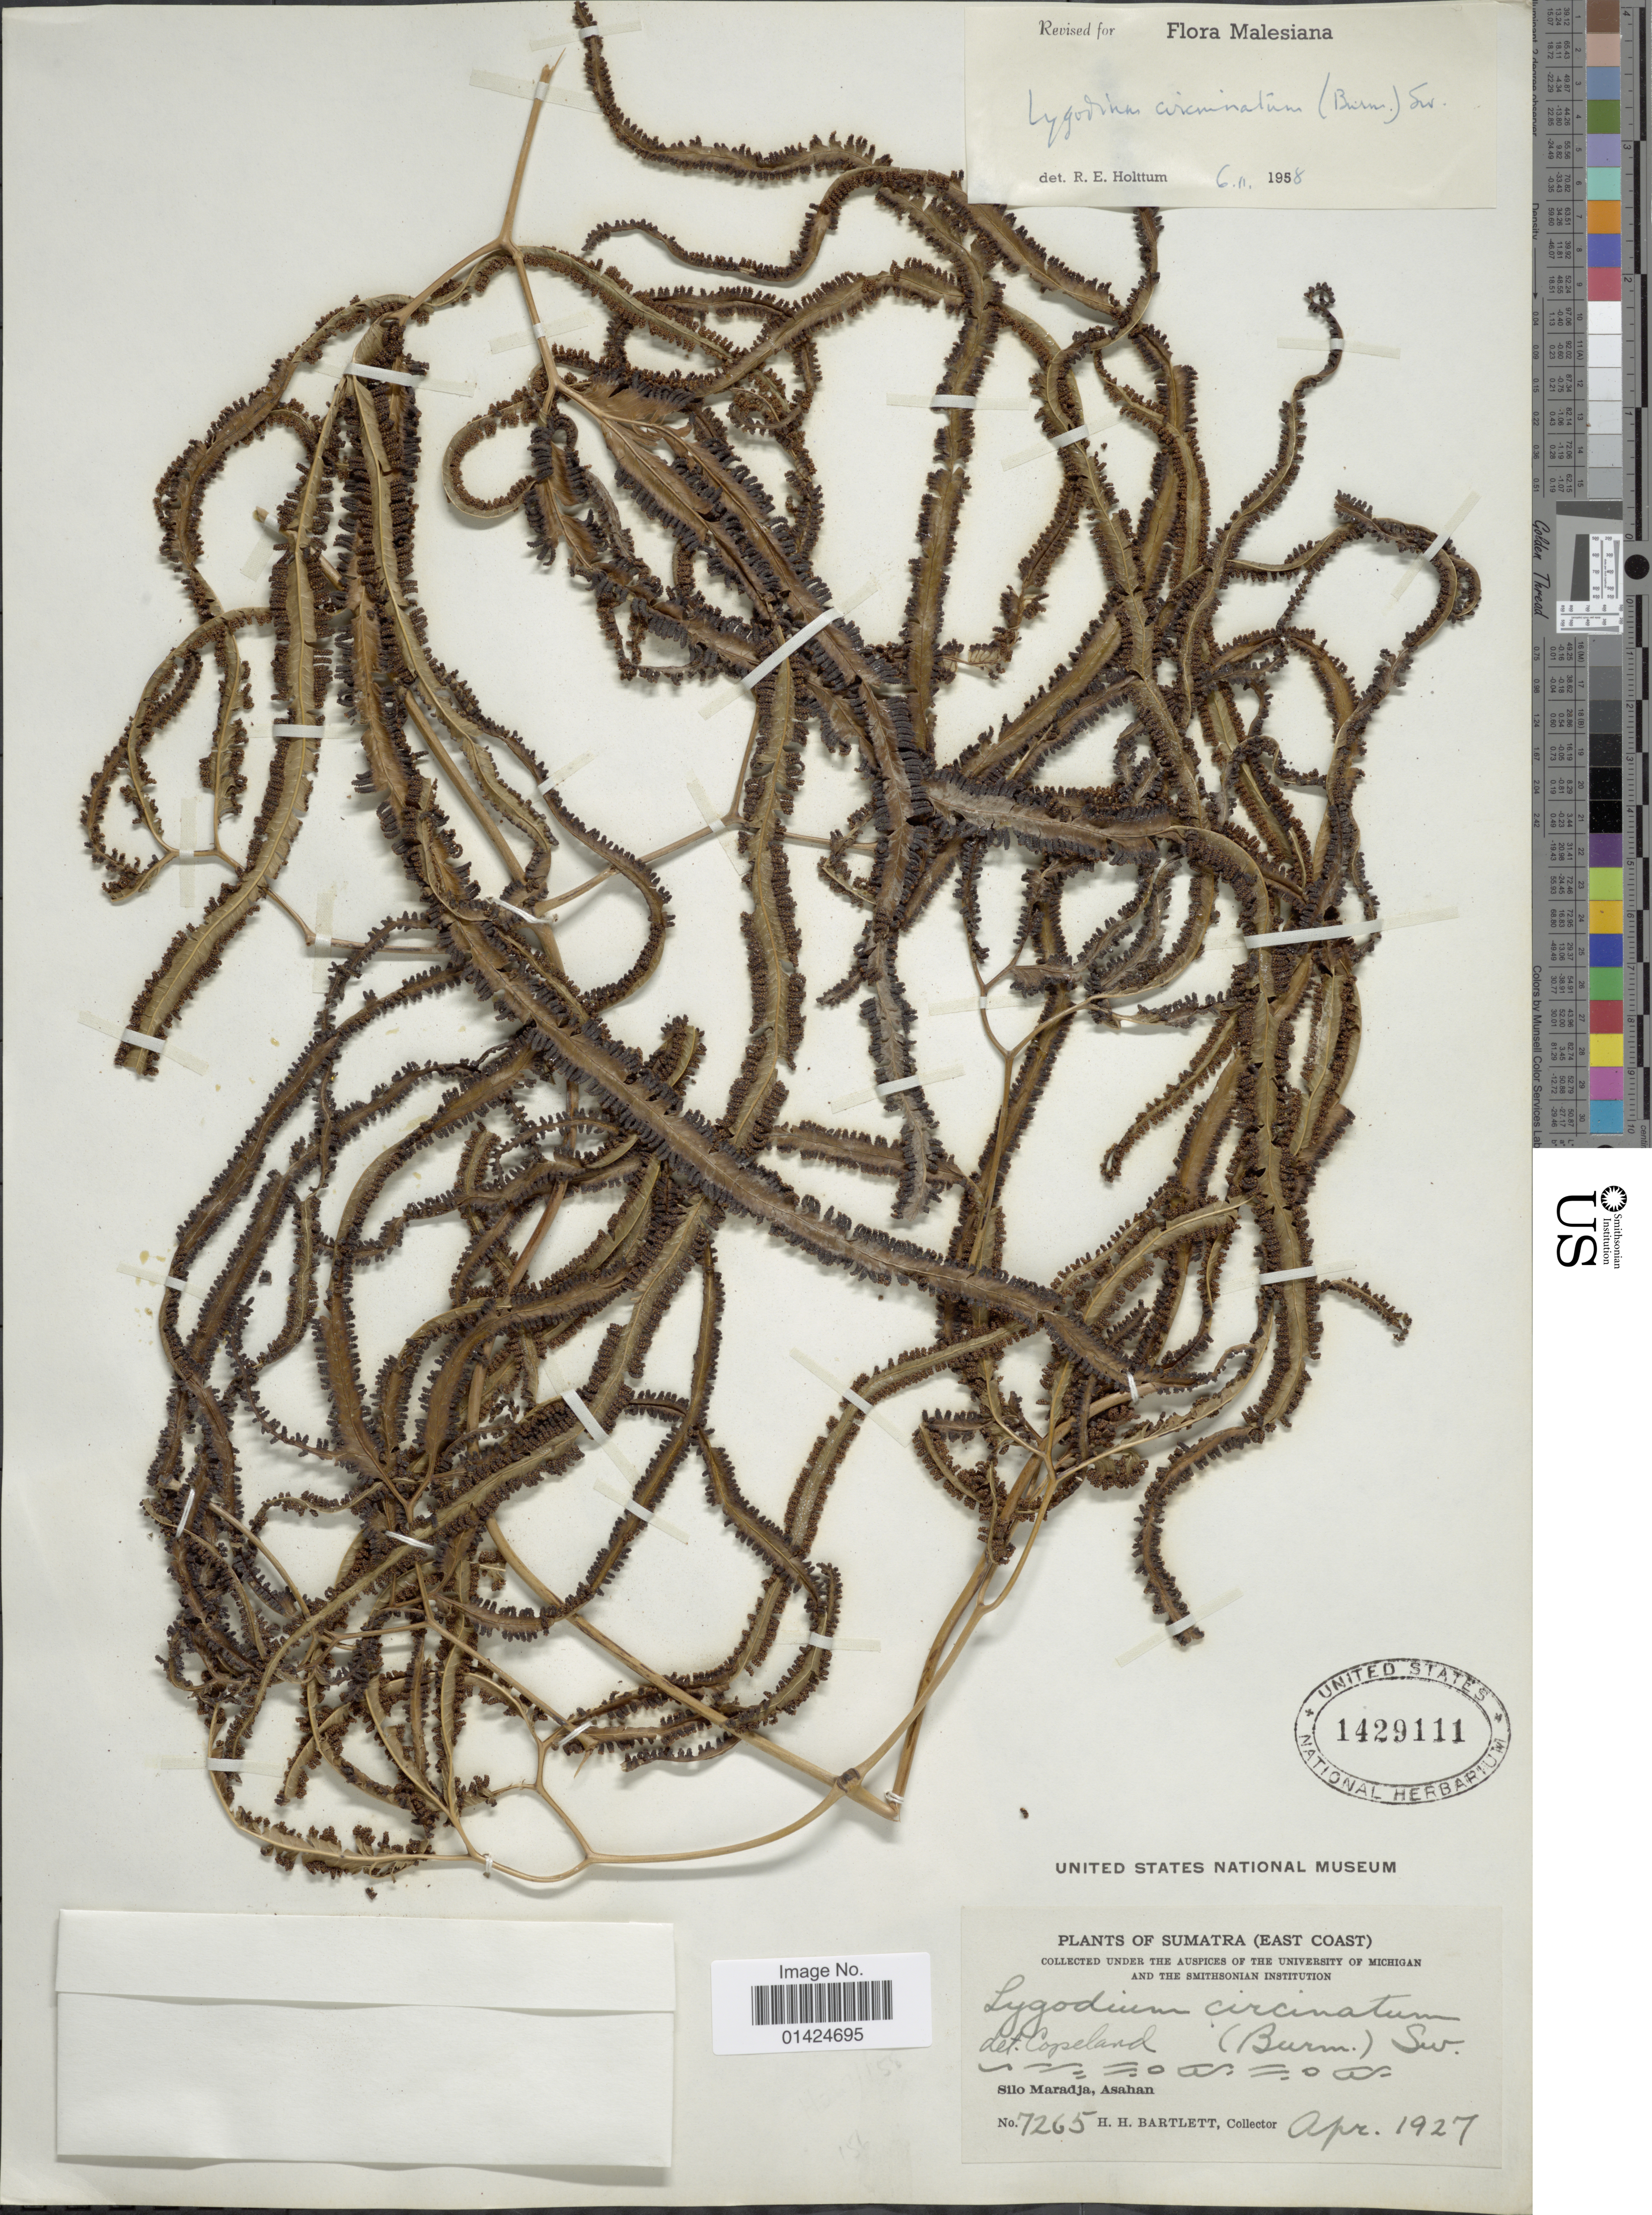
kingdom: Plantae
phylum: Tracheophyta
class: Polypodiopsida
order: Schizaeales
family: Lygodiaceae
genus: Lygodium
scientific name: Lygodium circinnatum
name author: (Burm. f.) Sw.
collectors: H. H. Bartlett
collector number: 7265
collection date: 1927-04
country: Indonesia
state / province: Sumatra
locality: East coast. Silo Maradja, Asahan.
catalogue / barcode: US 1429111